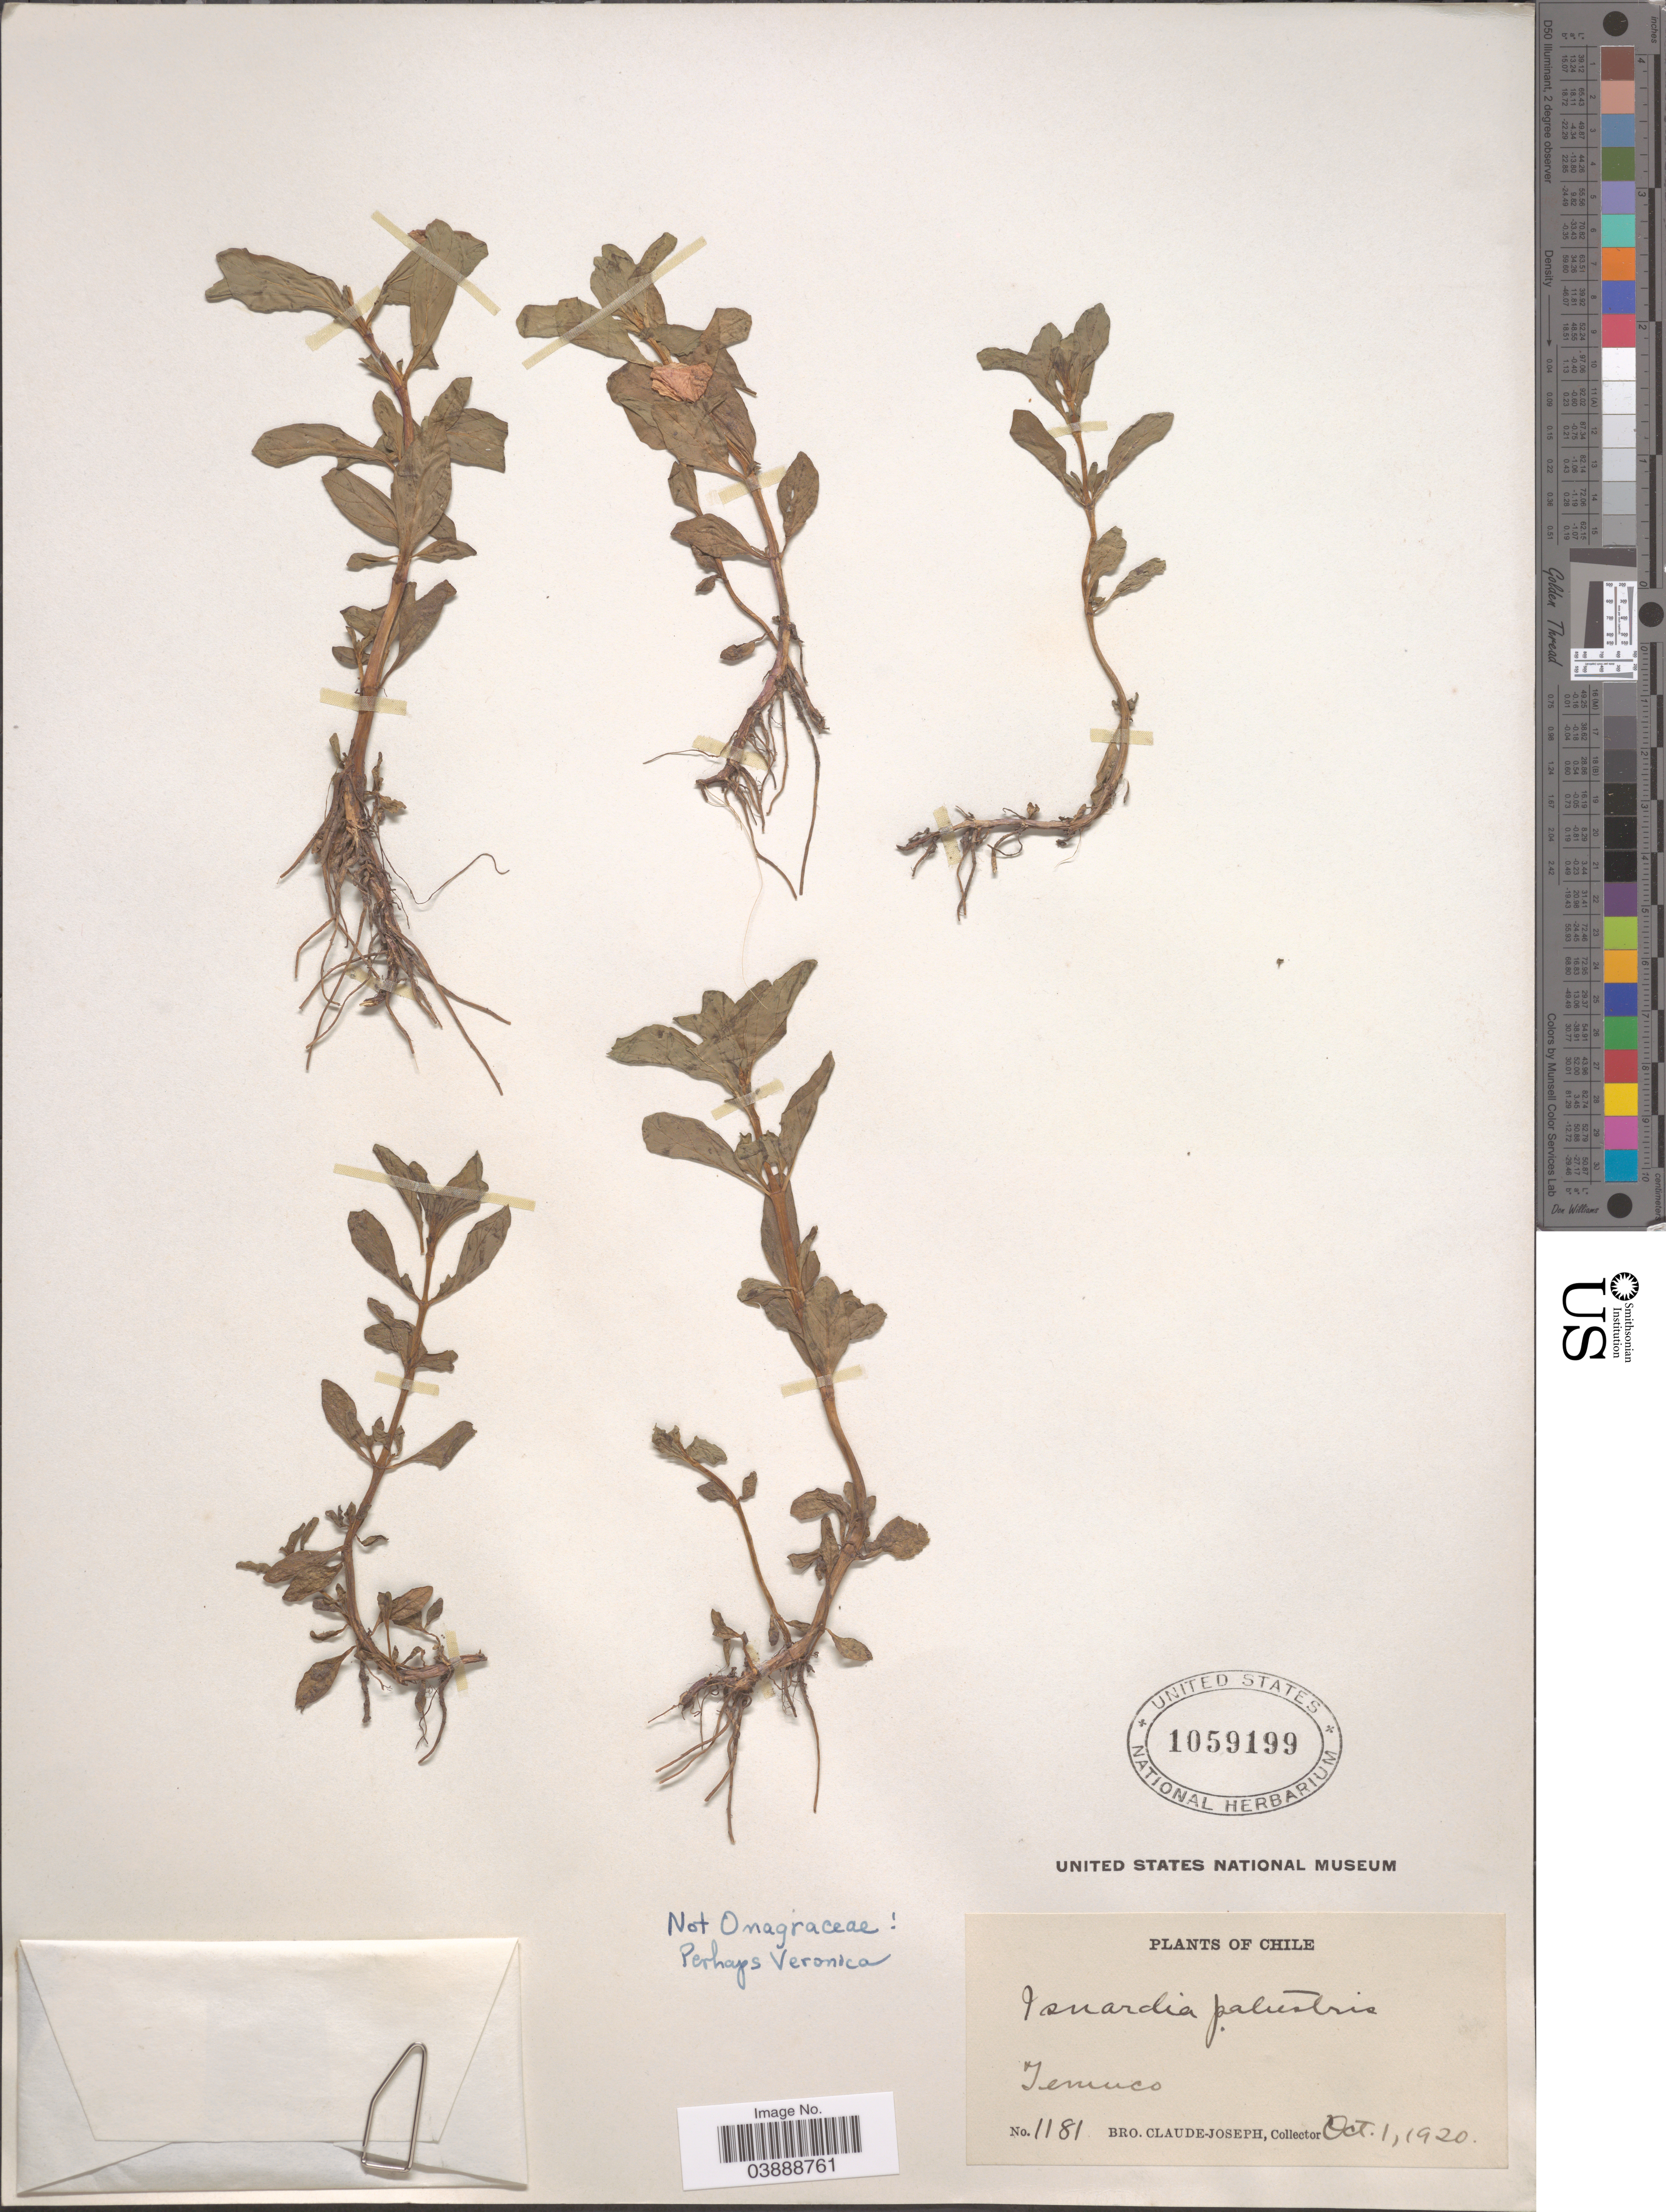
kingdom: Plantae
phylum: Tracheophyta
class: Magnoliopsida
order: Lamiales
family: Plantaginaceae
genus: Veronica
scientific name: Veronica sp.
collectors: Bro. Claude-Joseph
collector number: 1181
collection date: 1920-10-01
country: Chile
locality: Temuco.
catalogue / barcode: US 1059199